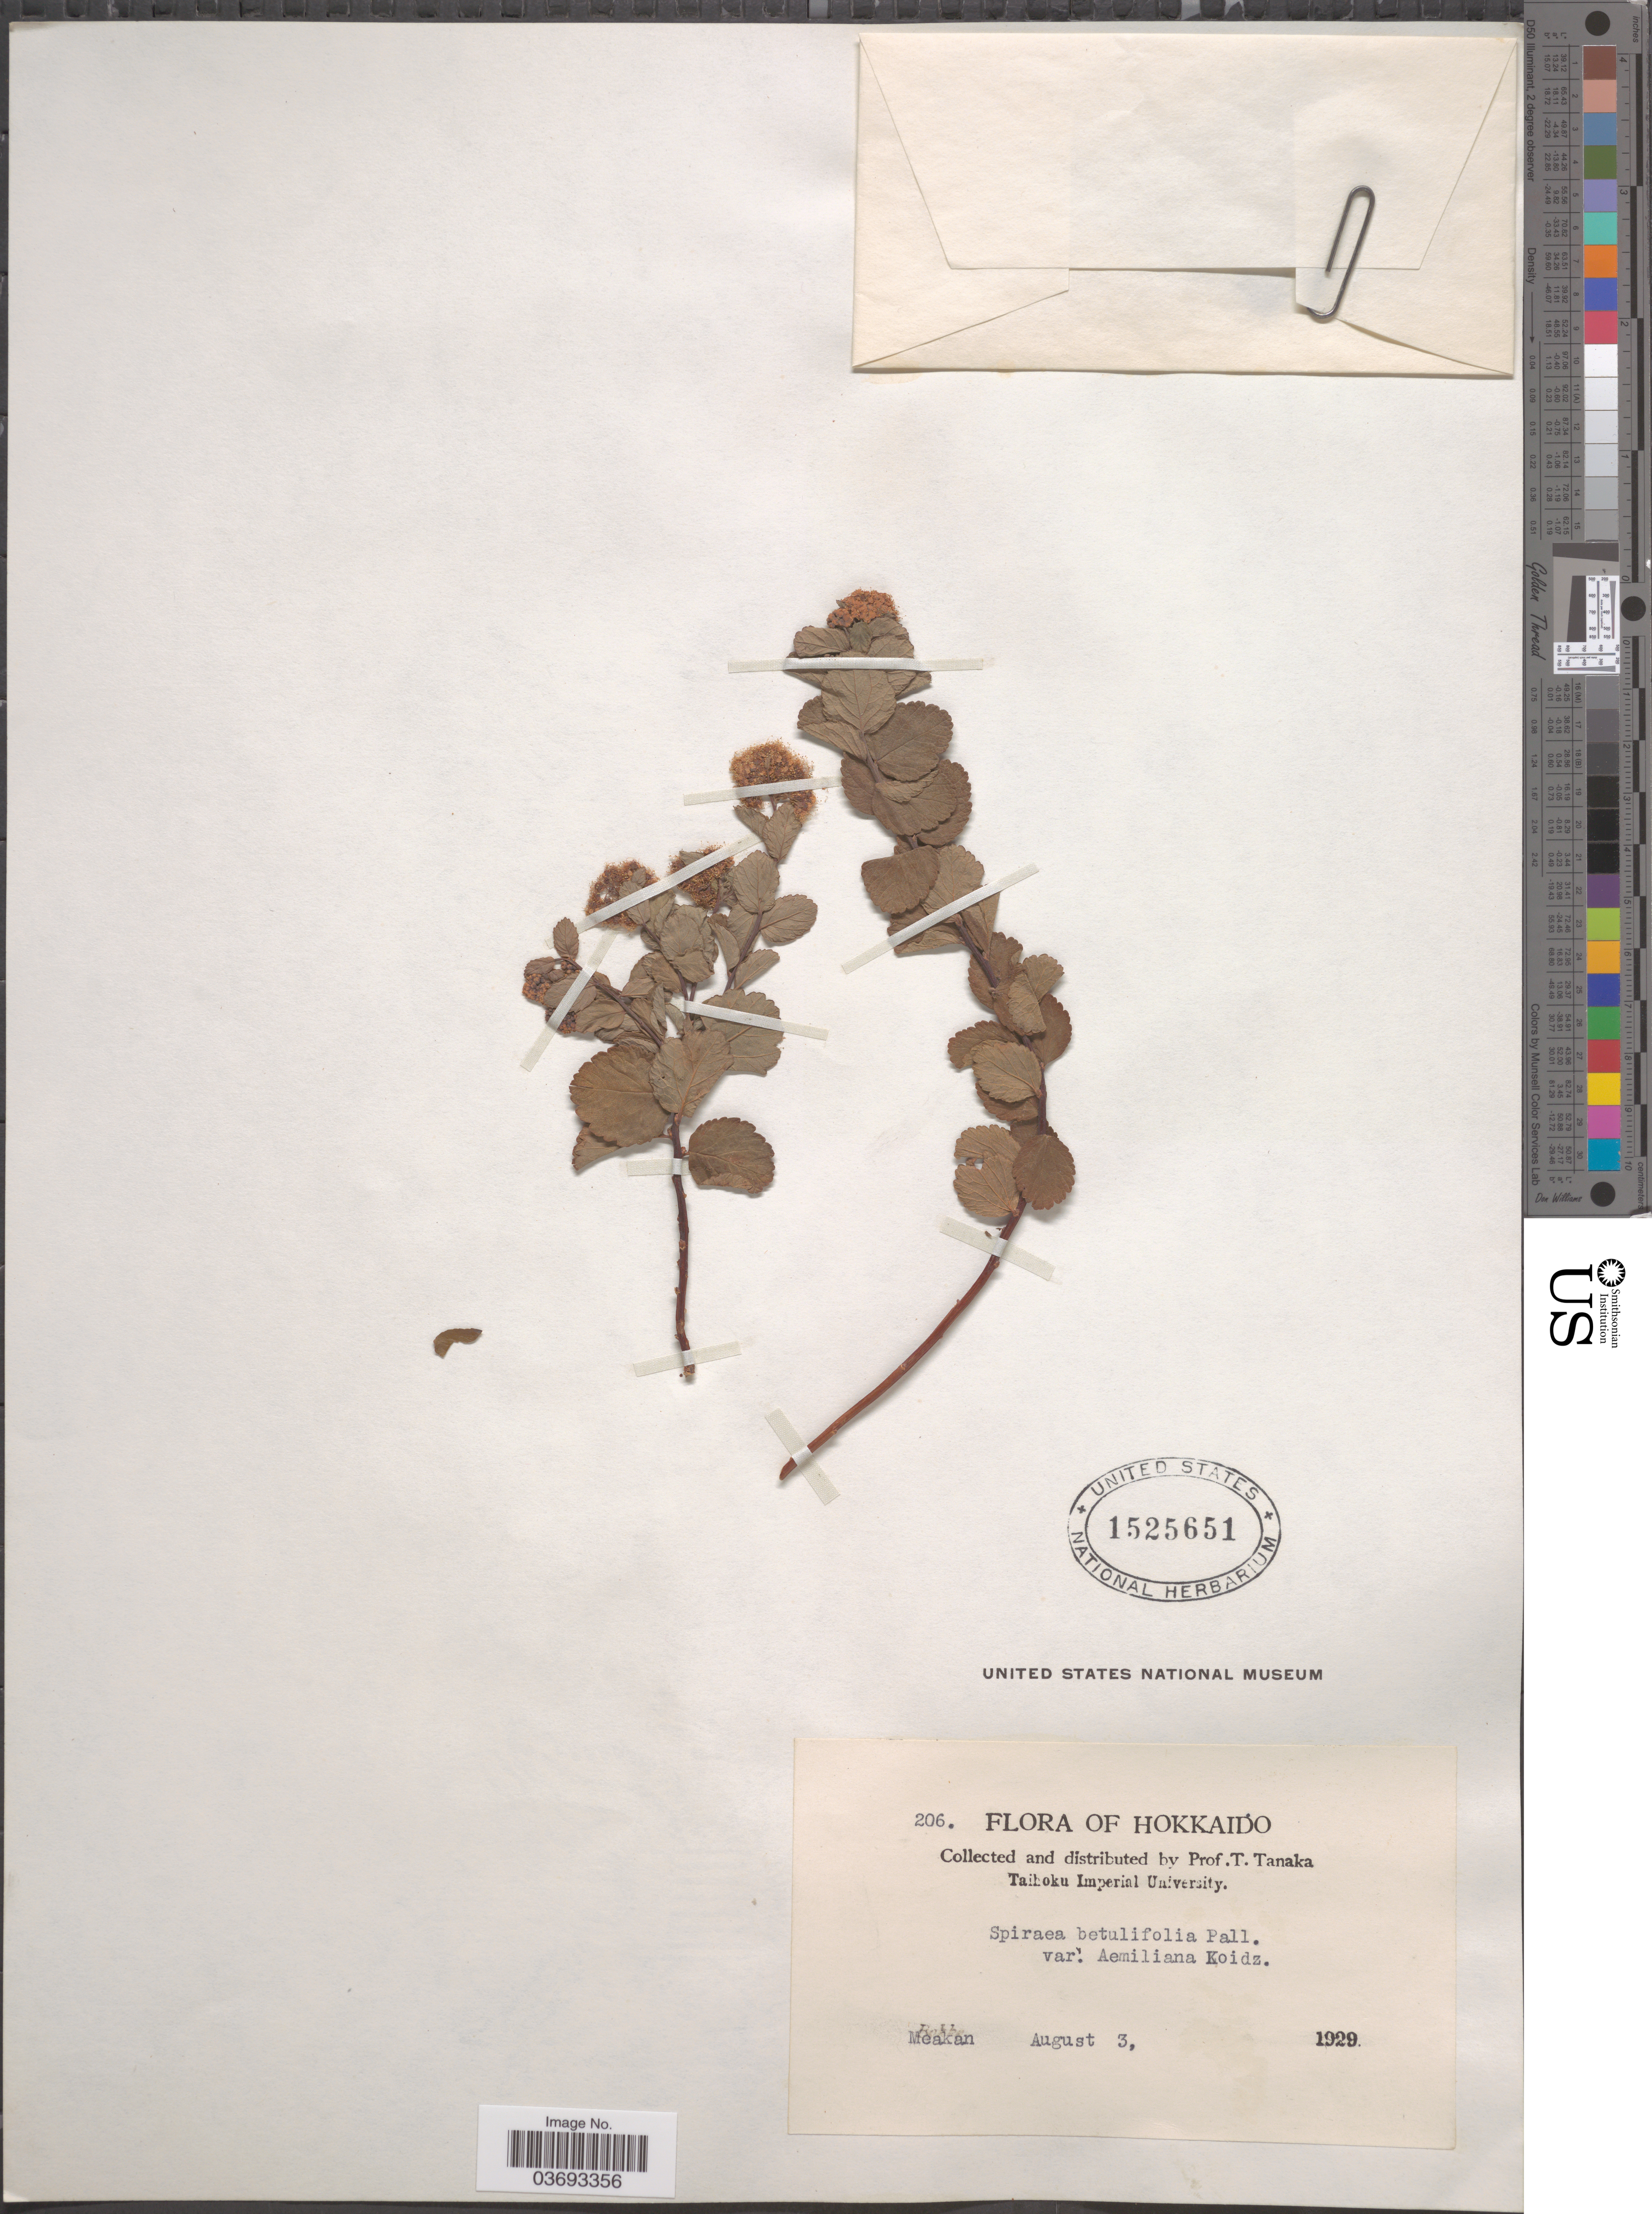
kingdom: Plantae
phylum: Tracheophyta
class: Magnoliopsida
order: Rosales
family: Rosaceae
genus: Spiraea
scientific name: Spiraea betulifolia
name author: Pall.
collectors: T. Tanaka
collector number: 206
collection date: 1929-08-03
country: Japan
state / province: Hokkaidō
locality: Meakan.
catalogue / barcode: US 1525651